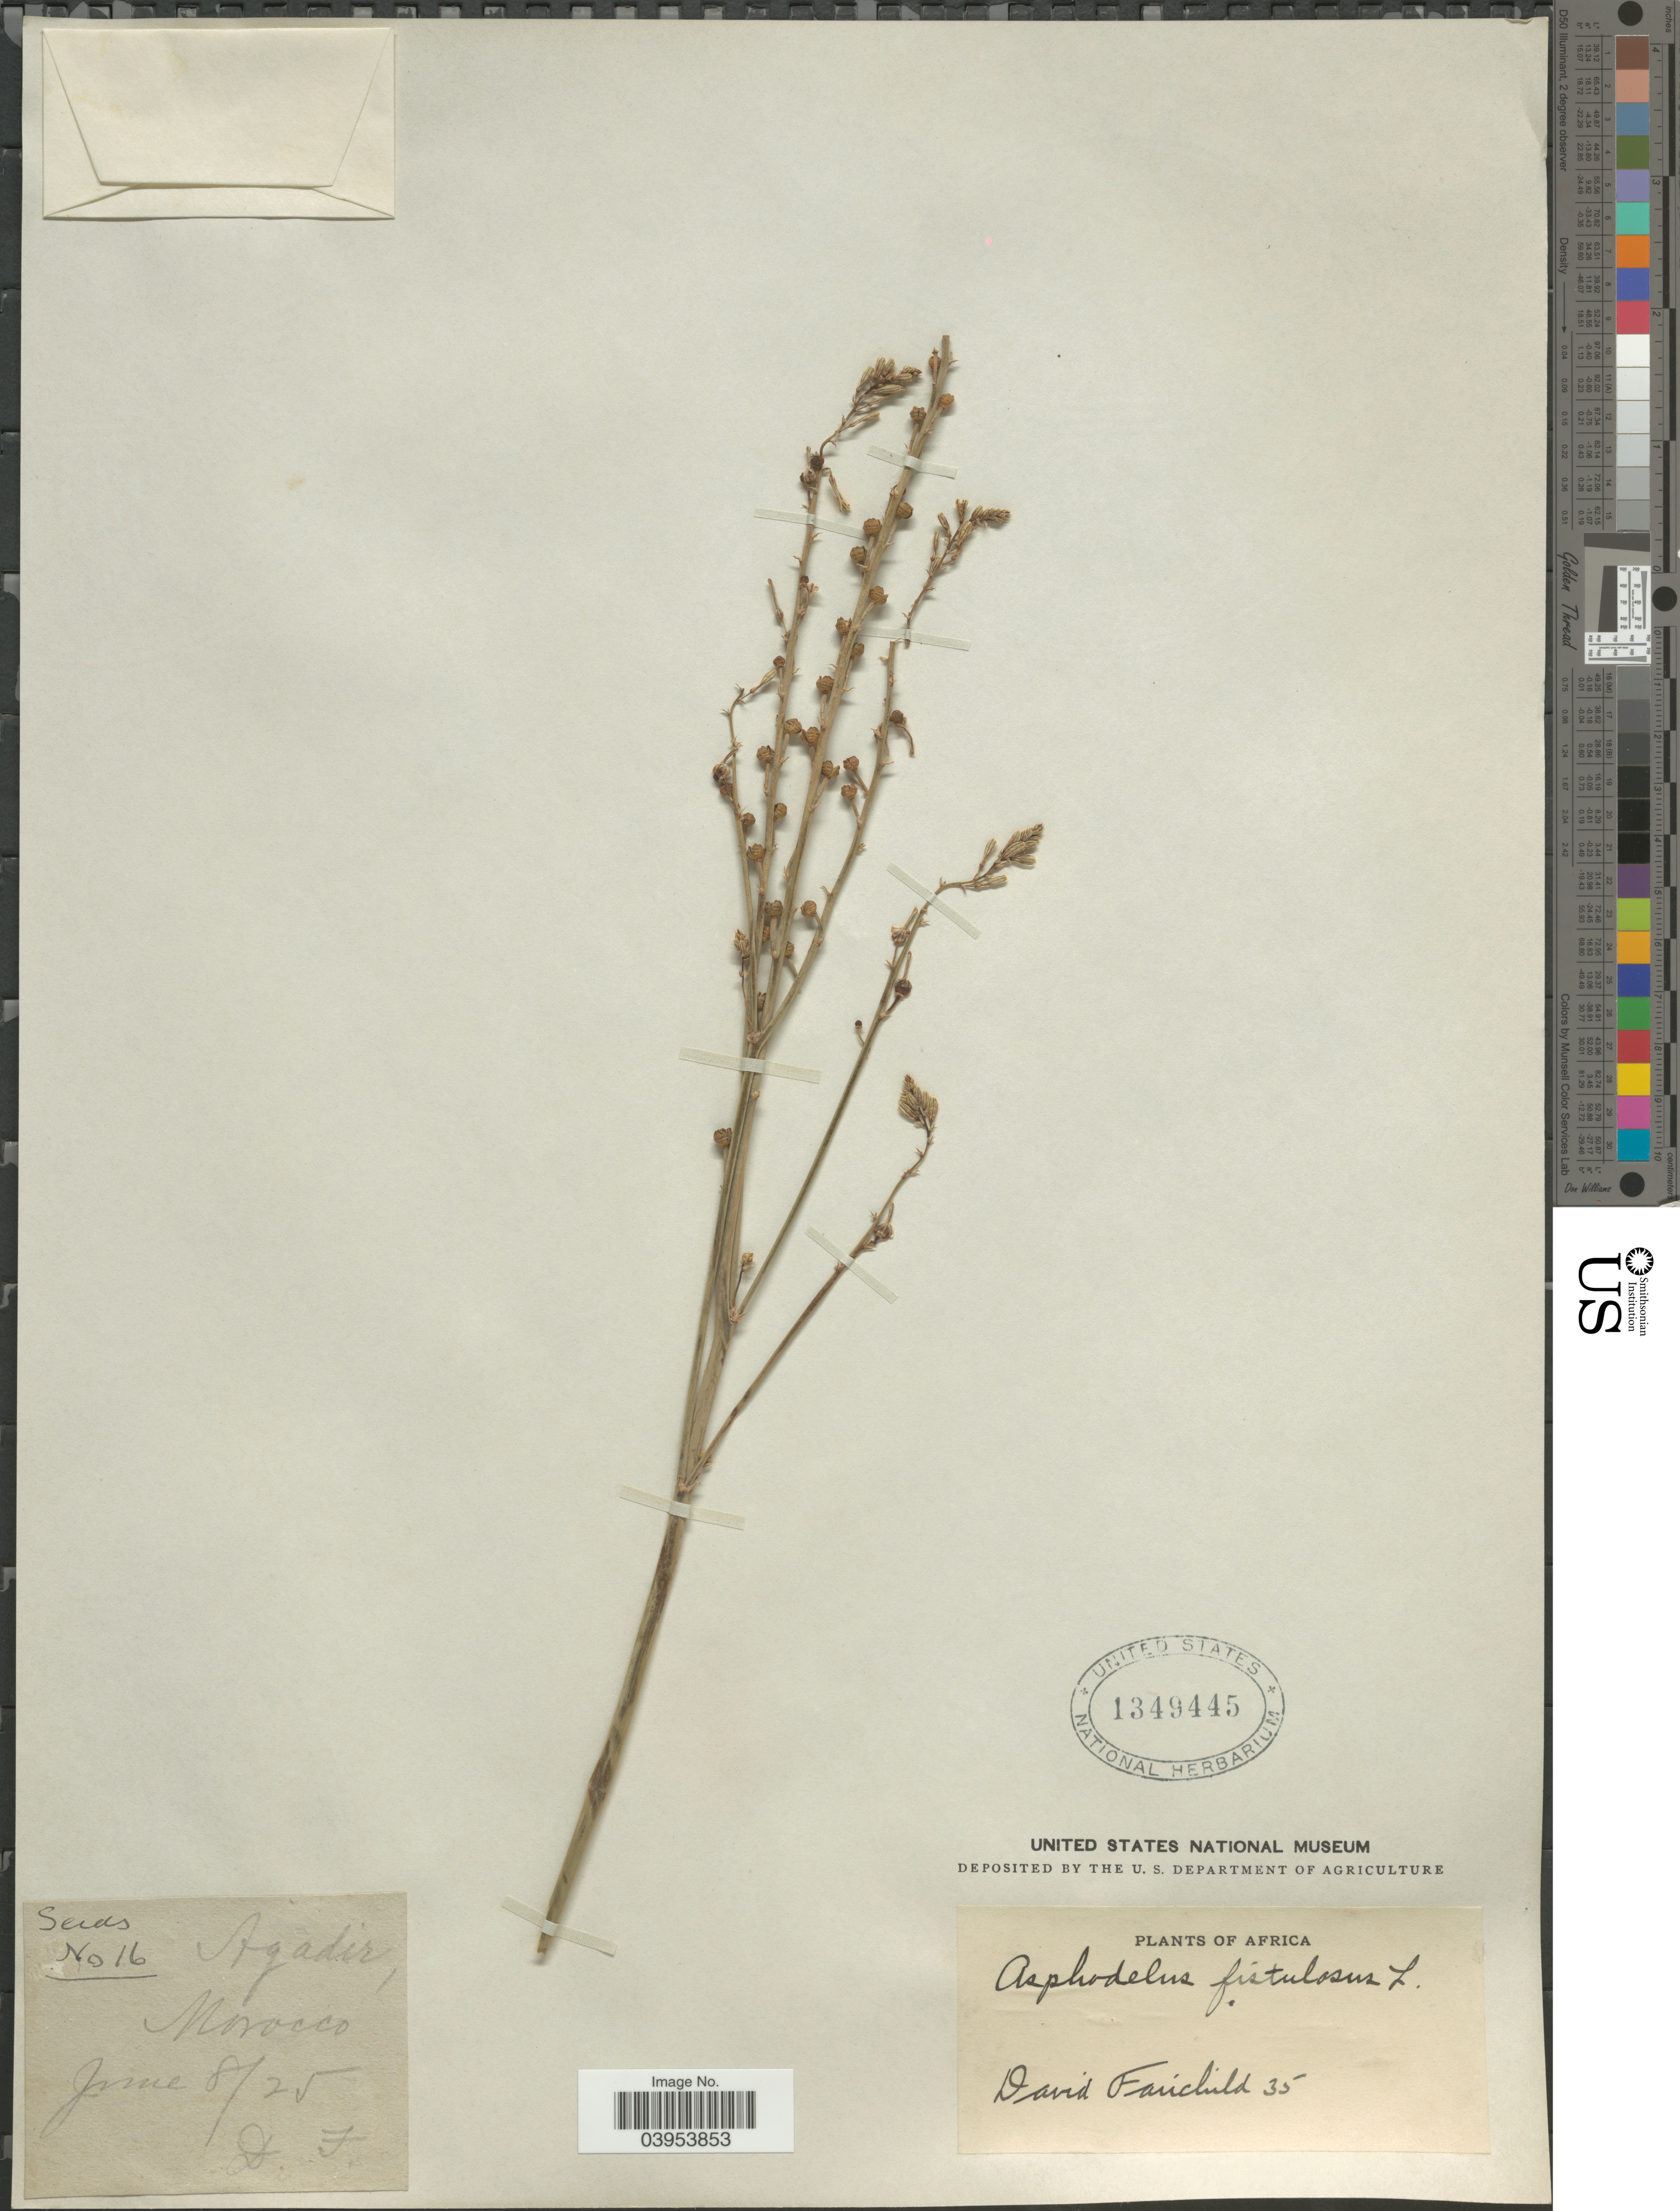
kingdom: Plantae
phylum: Tracheophyta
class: Liliopsida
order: Asparagales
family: Asphodelaceae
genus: Asphodelus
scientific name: Asphodelus fistulosus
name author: L.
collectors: D. Fairchild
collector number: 35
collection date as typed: Transcribed d/m/y: 8/6/25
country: Morocco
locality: Agadir.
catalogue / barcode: US 1349445